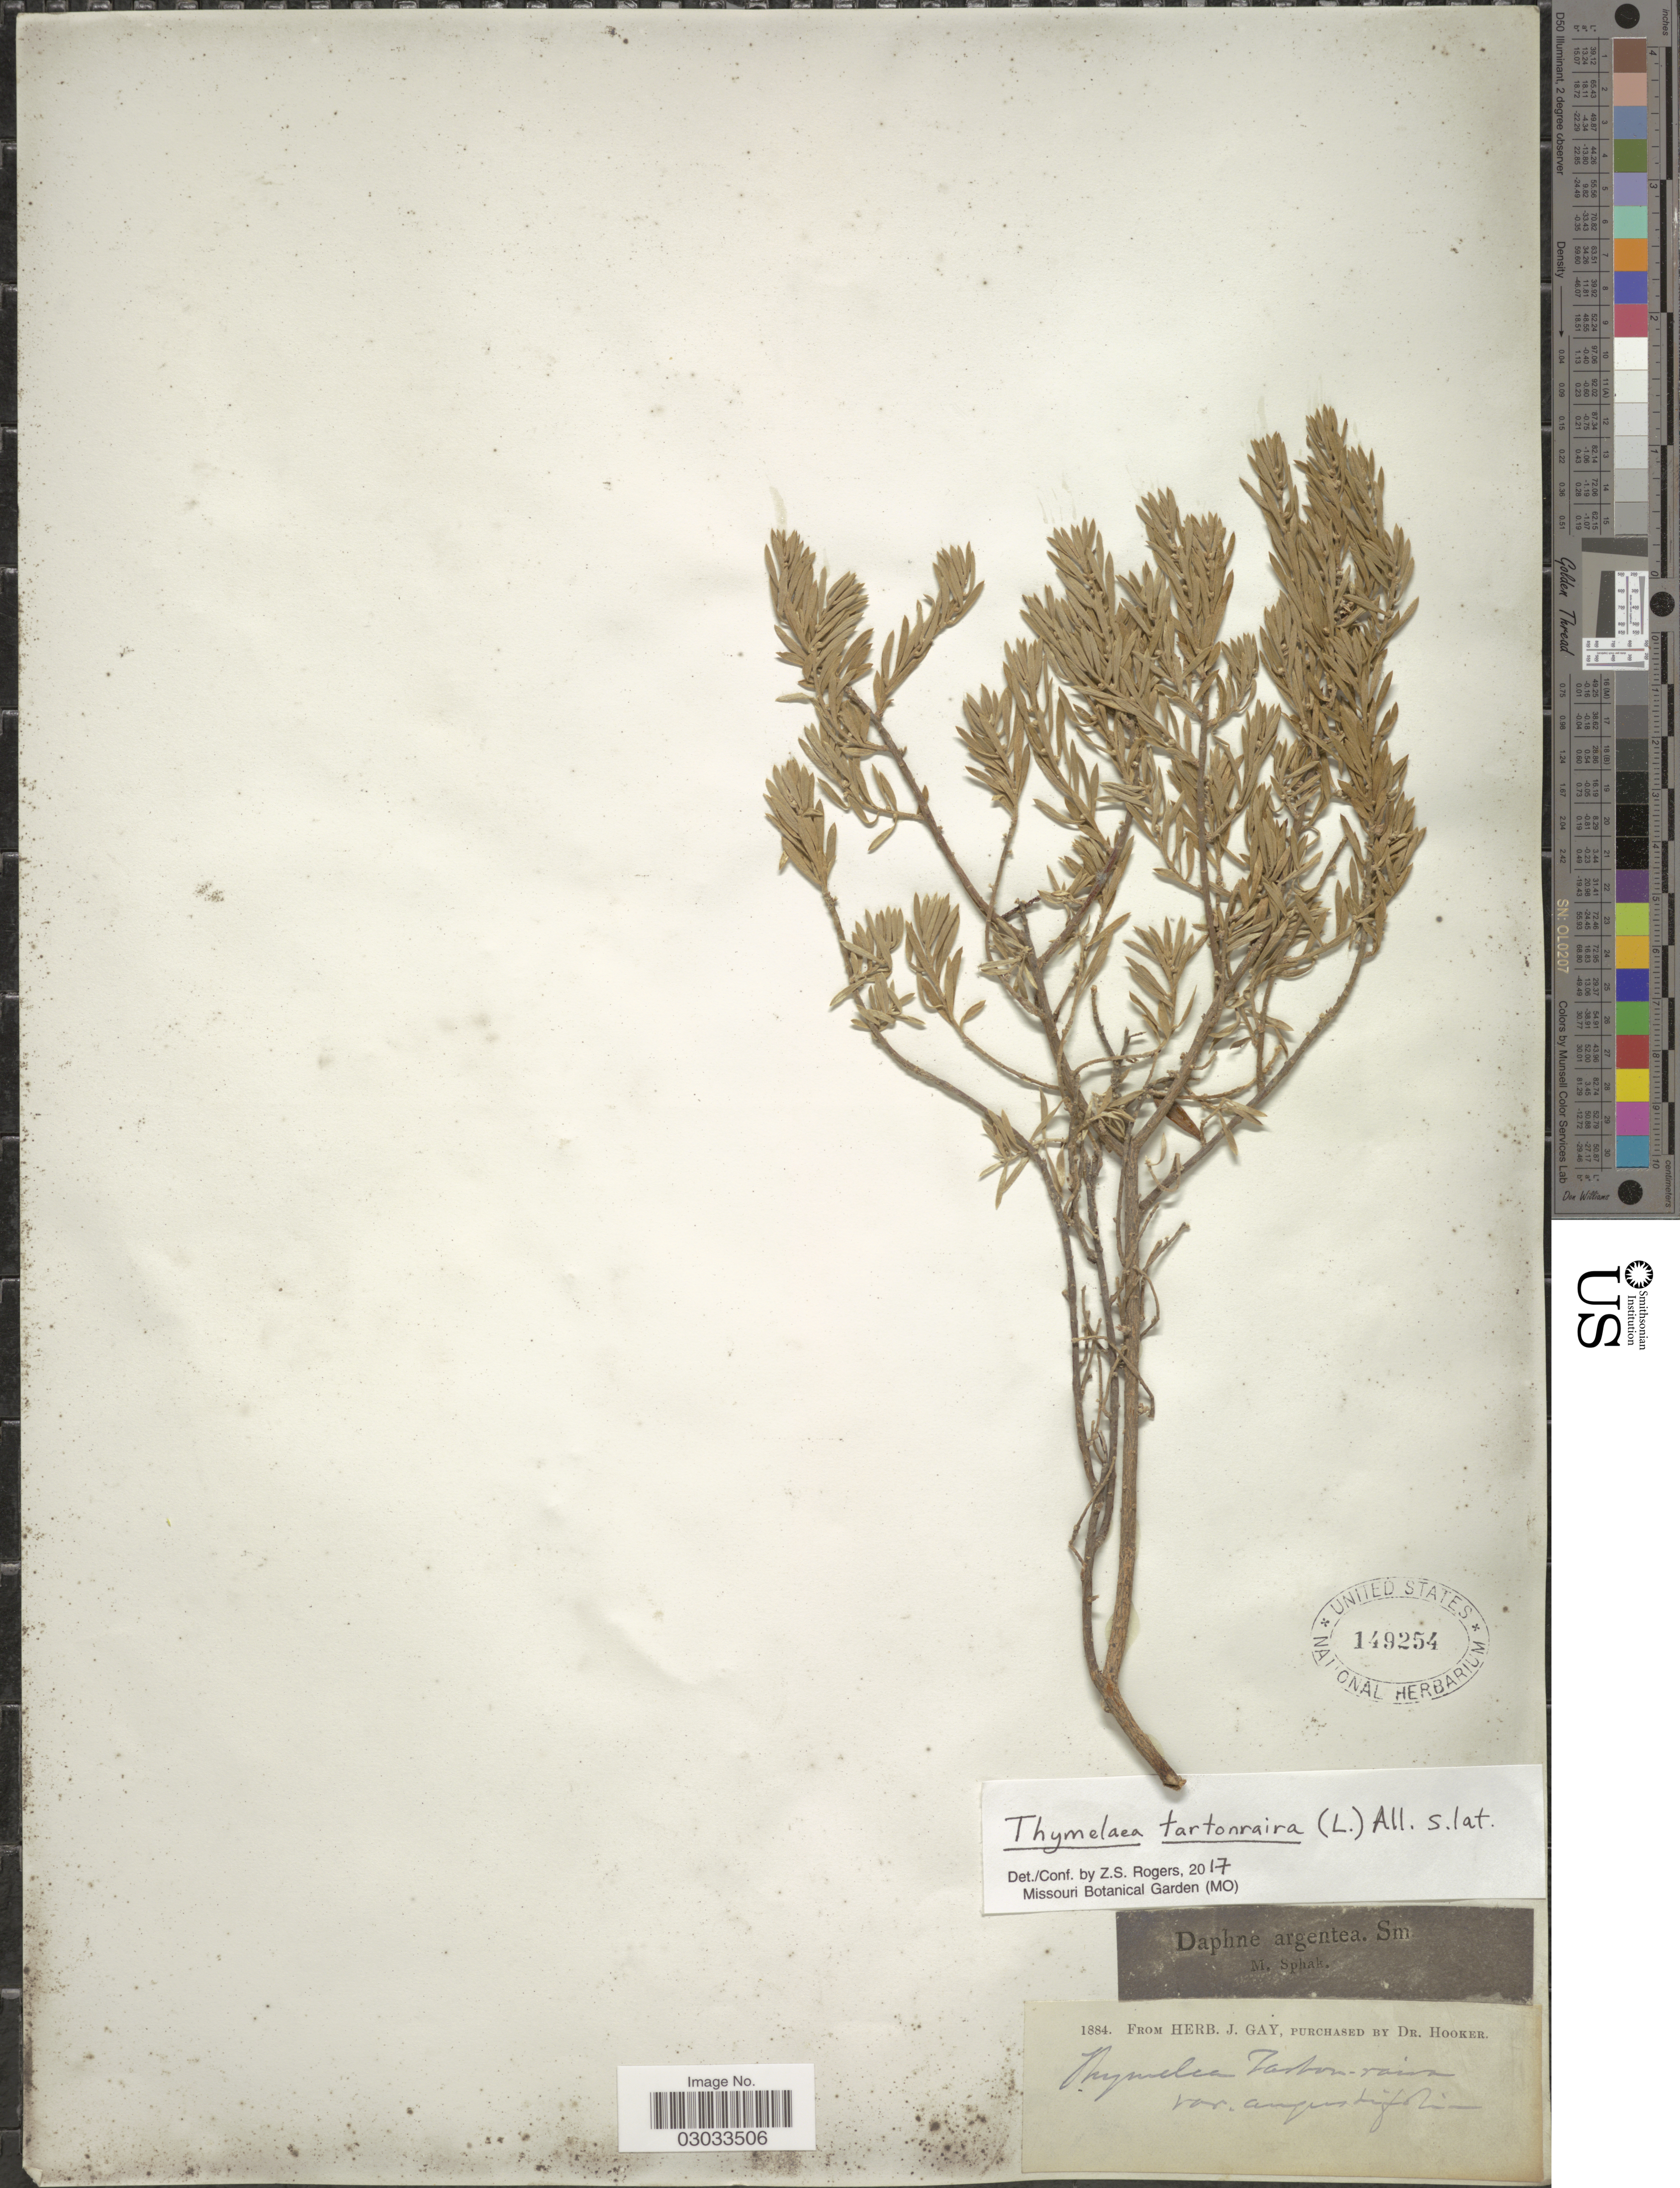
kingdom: Plantae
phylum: Tracheophyta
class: Magnoliopsida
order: Malvales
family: Thymelaeaceae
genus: Thymelaea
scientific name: Thymelaea tartonraira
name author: (L.) All.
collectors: ex herb. J. Gay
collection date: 1884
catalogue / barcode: US 149254